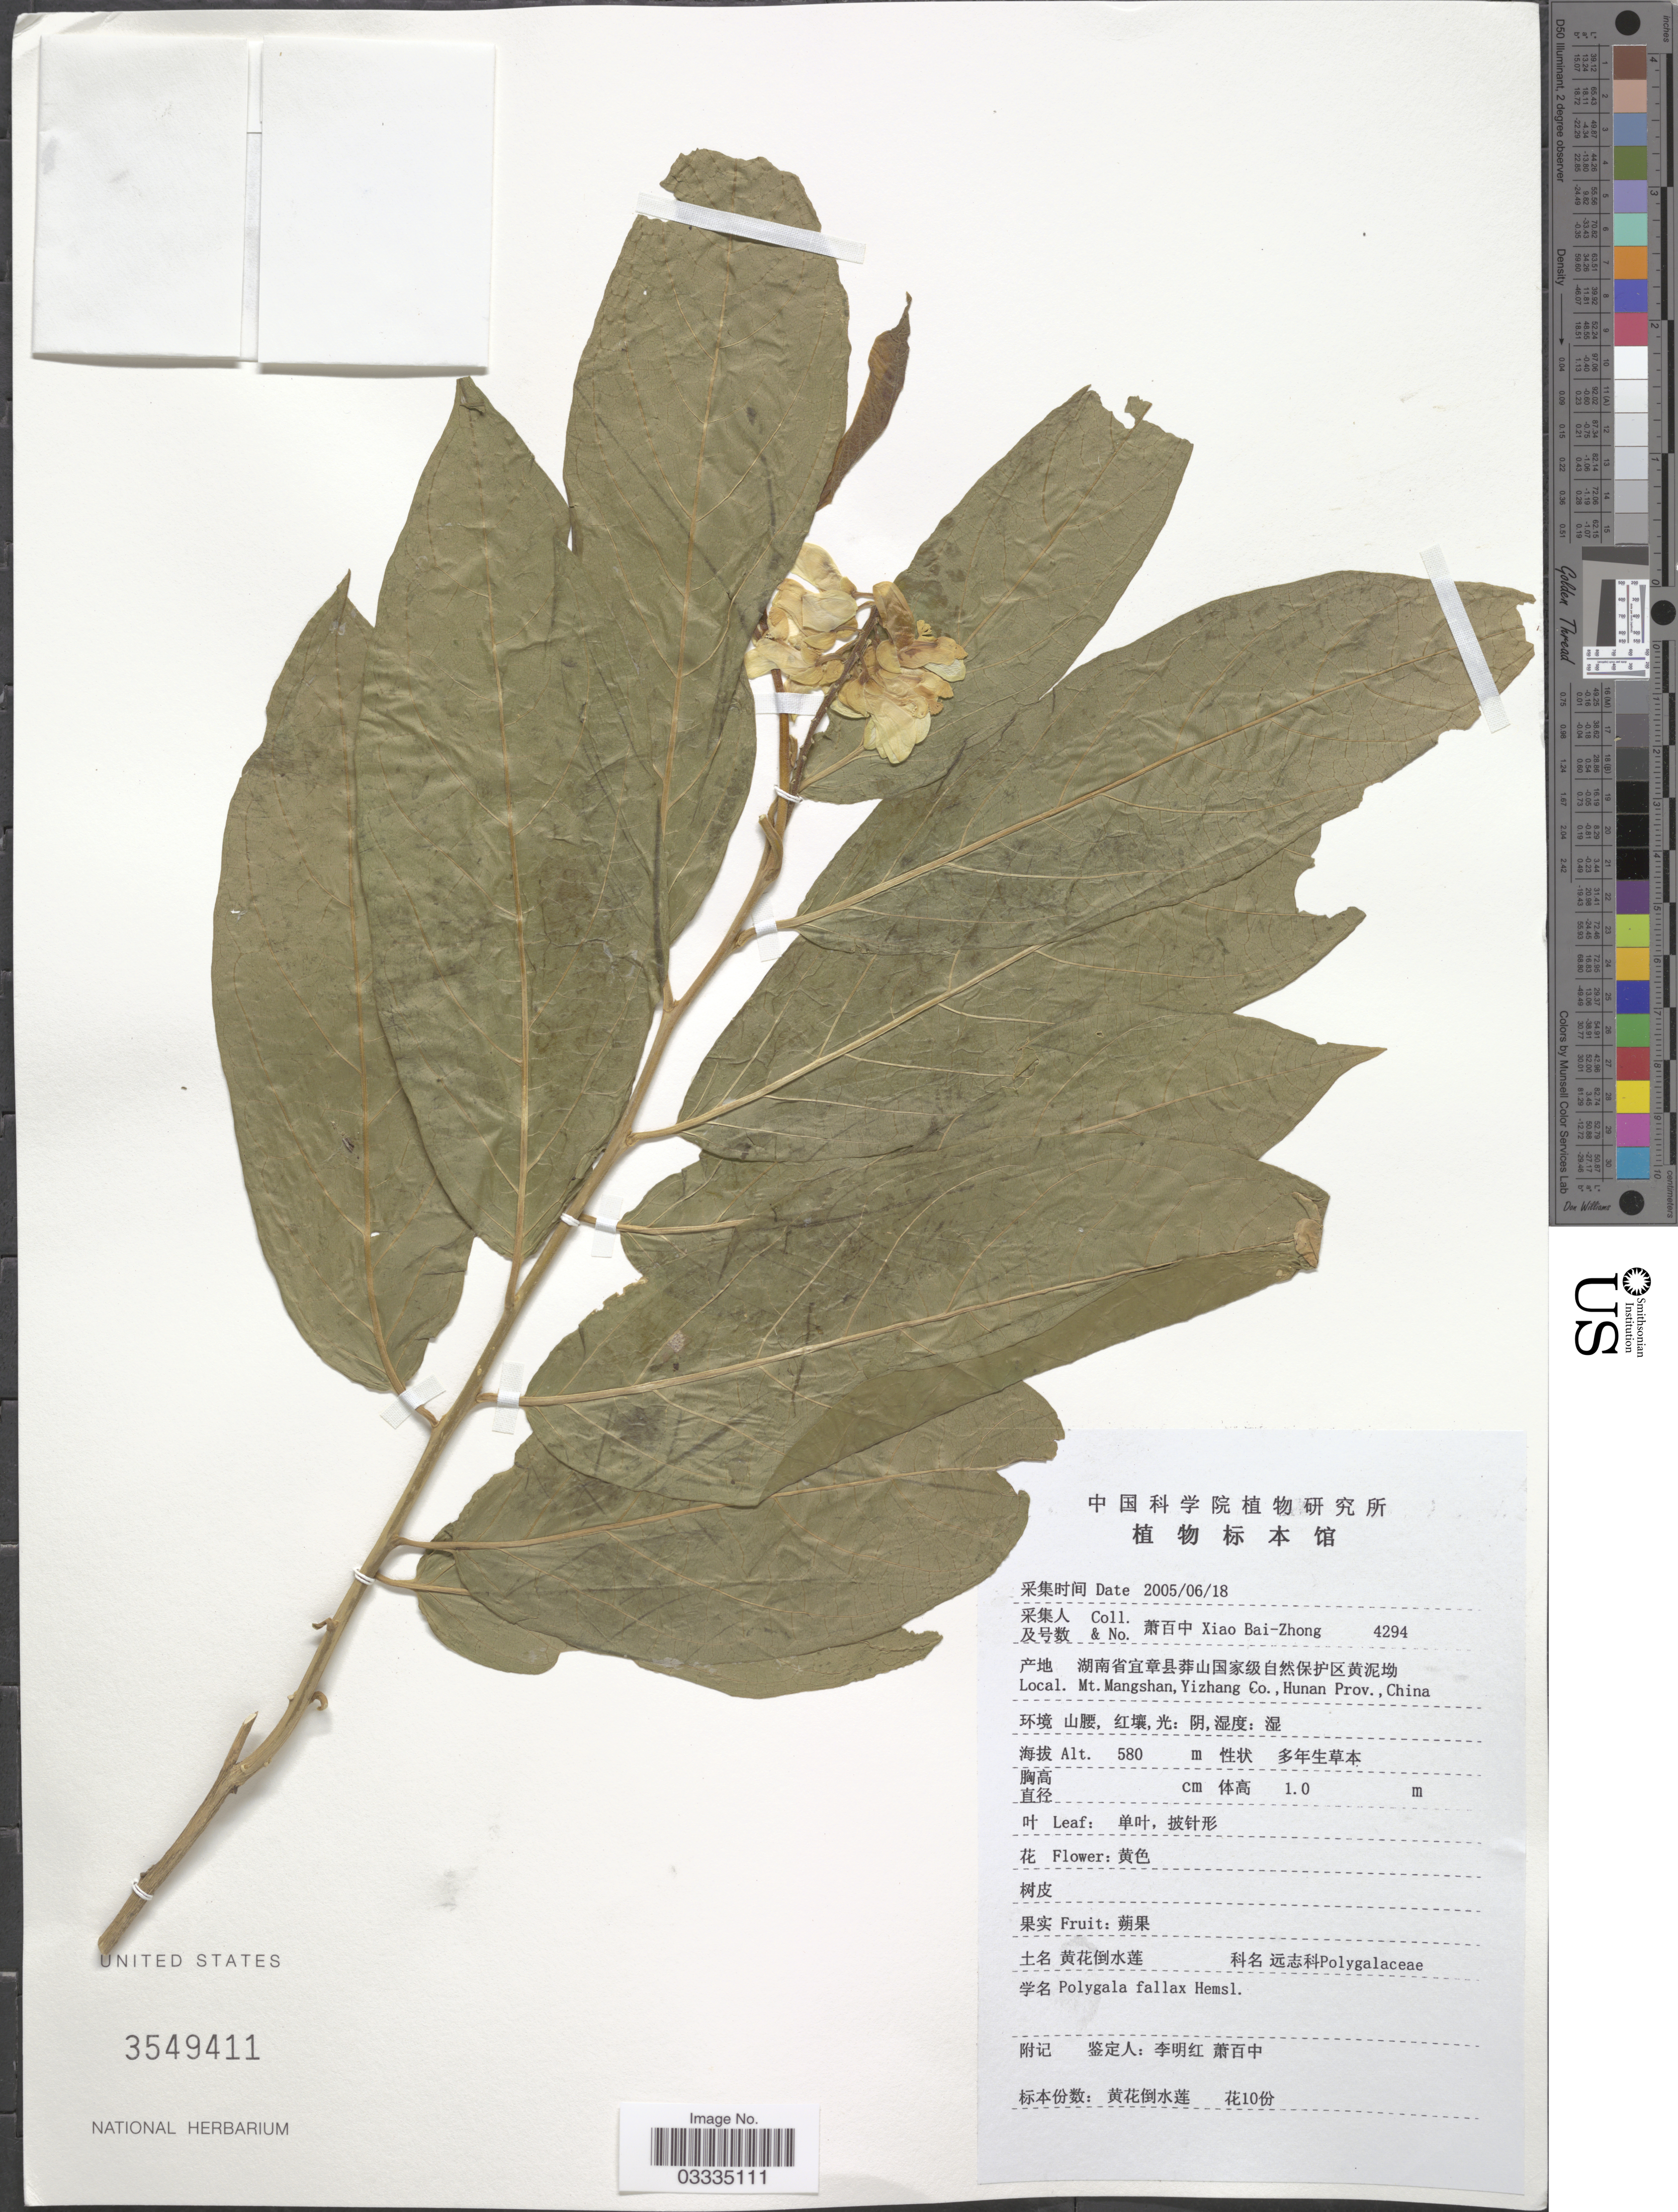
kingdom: Plantae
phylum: Tracheophyta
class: Magnoliopsida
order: Fabales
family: Polygalaceae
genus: Polygala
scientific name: Polygala fallax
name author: Hemsl.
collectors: B. Z. Xiao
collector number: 4294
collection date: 2005-06-18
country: China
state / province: Hunan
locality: Mt. Mangshan, Yizhang Co.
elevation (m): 580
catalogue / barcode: US 3549411